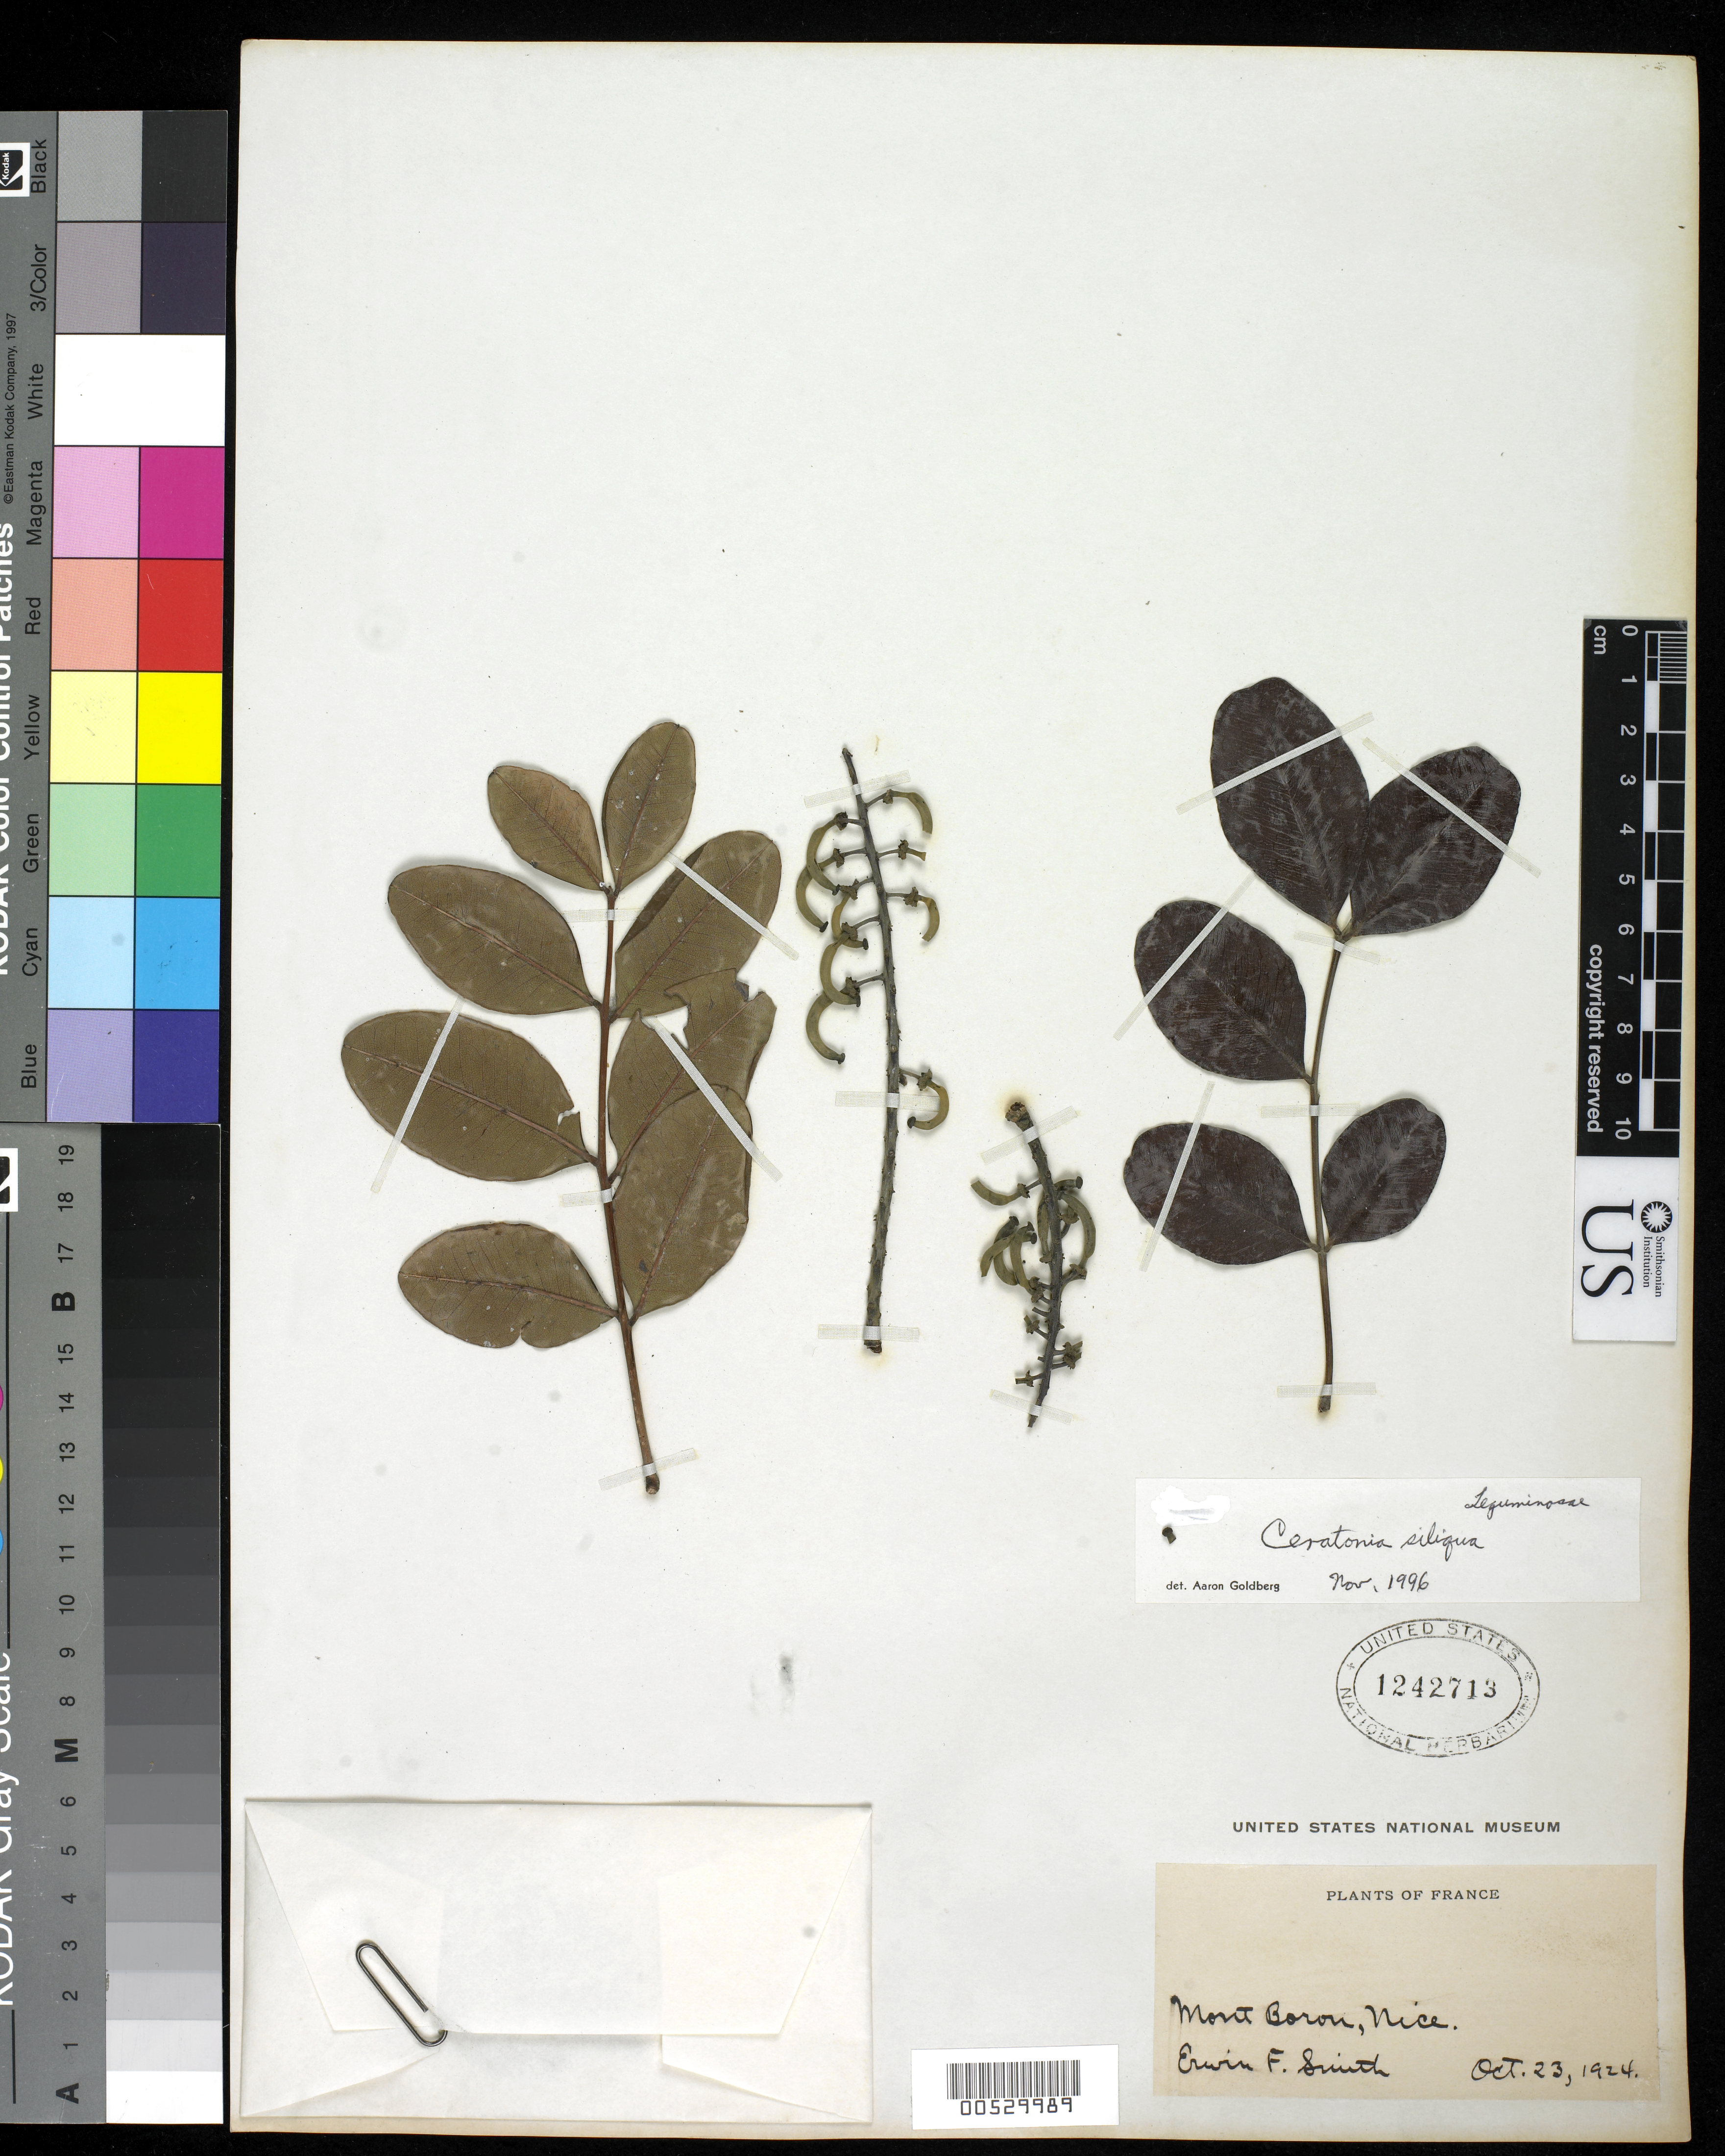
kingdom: Plantae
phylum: Tracheophyta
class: Magnoliopsida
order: Fabales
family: Fabaceae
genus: Ceratonia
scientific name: Ceratonia siliqua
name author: L.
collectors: E. F. Smith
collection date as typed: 23 Oct 1924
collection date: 1924-10-23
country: France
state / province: Provence-Alpes-Cote d'Azur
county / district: Alpes-Maritimes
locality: Nice, mont boron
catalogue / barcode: US 1242713